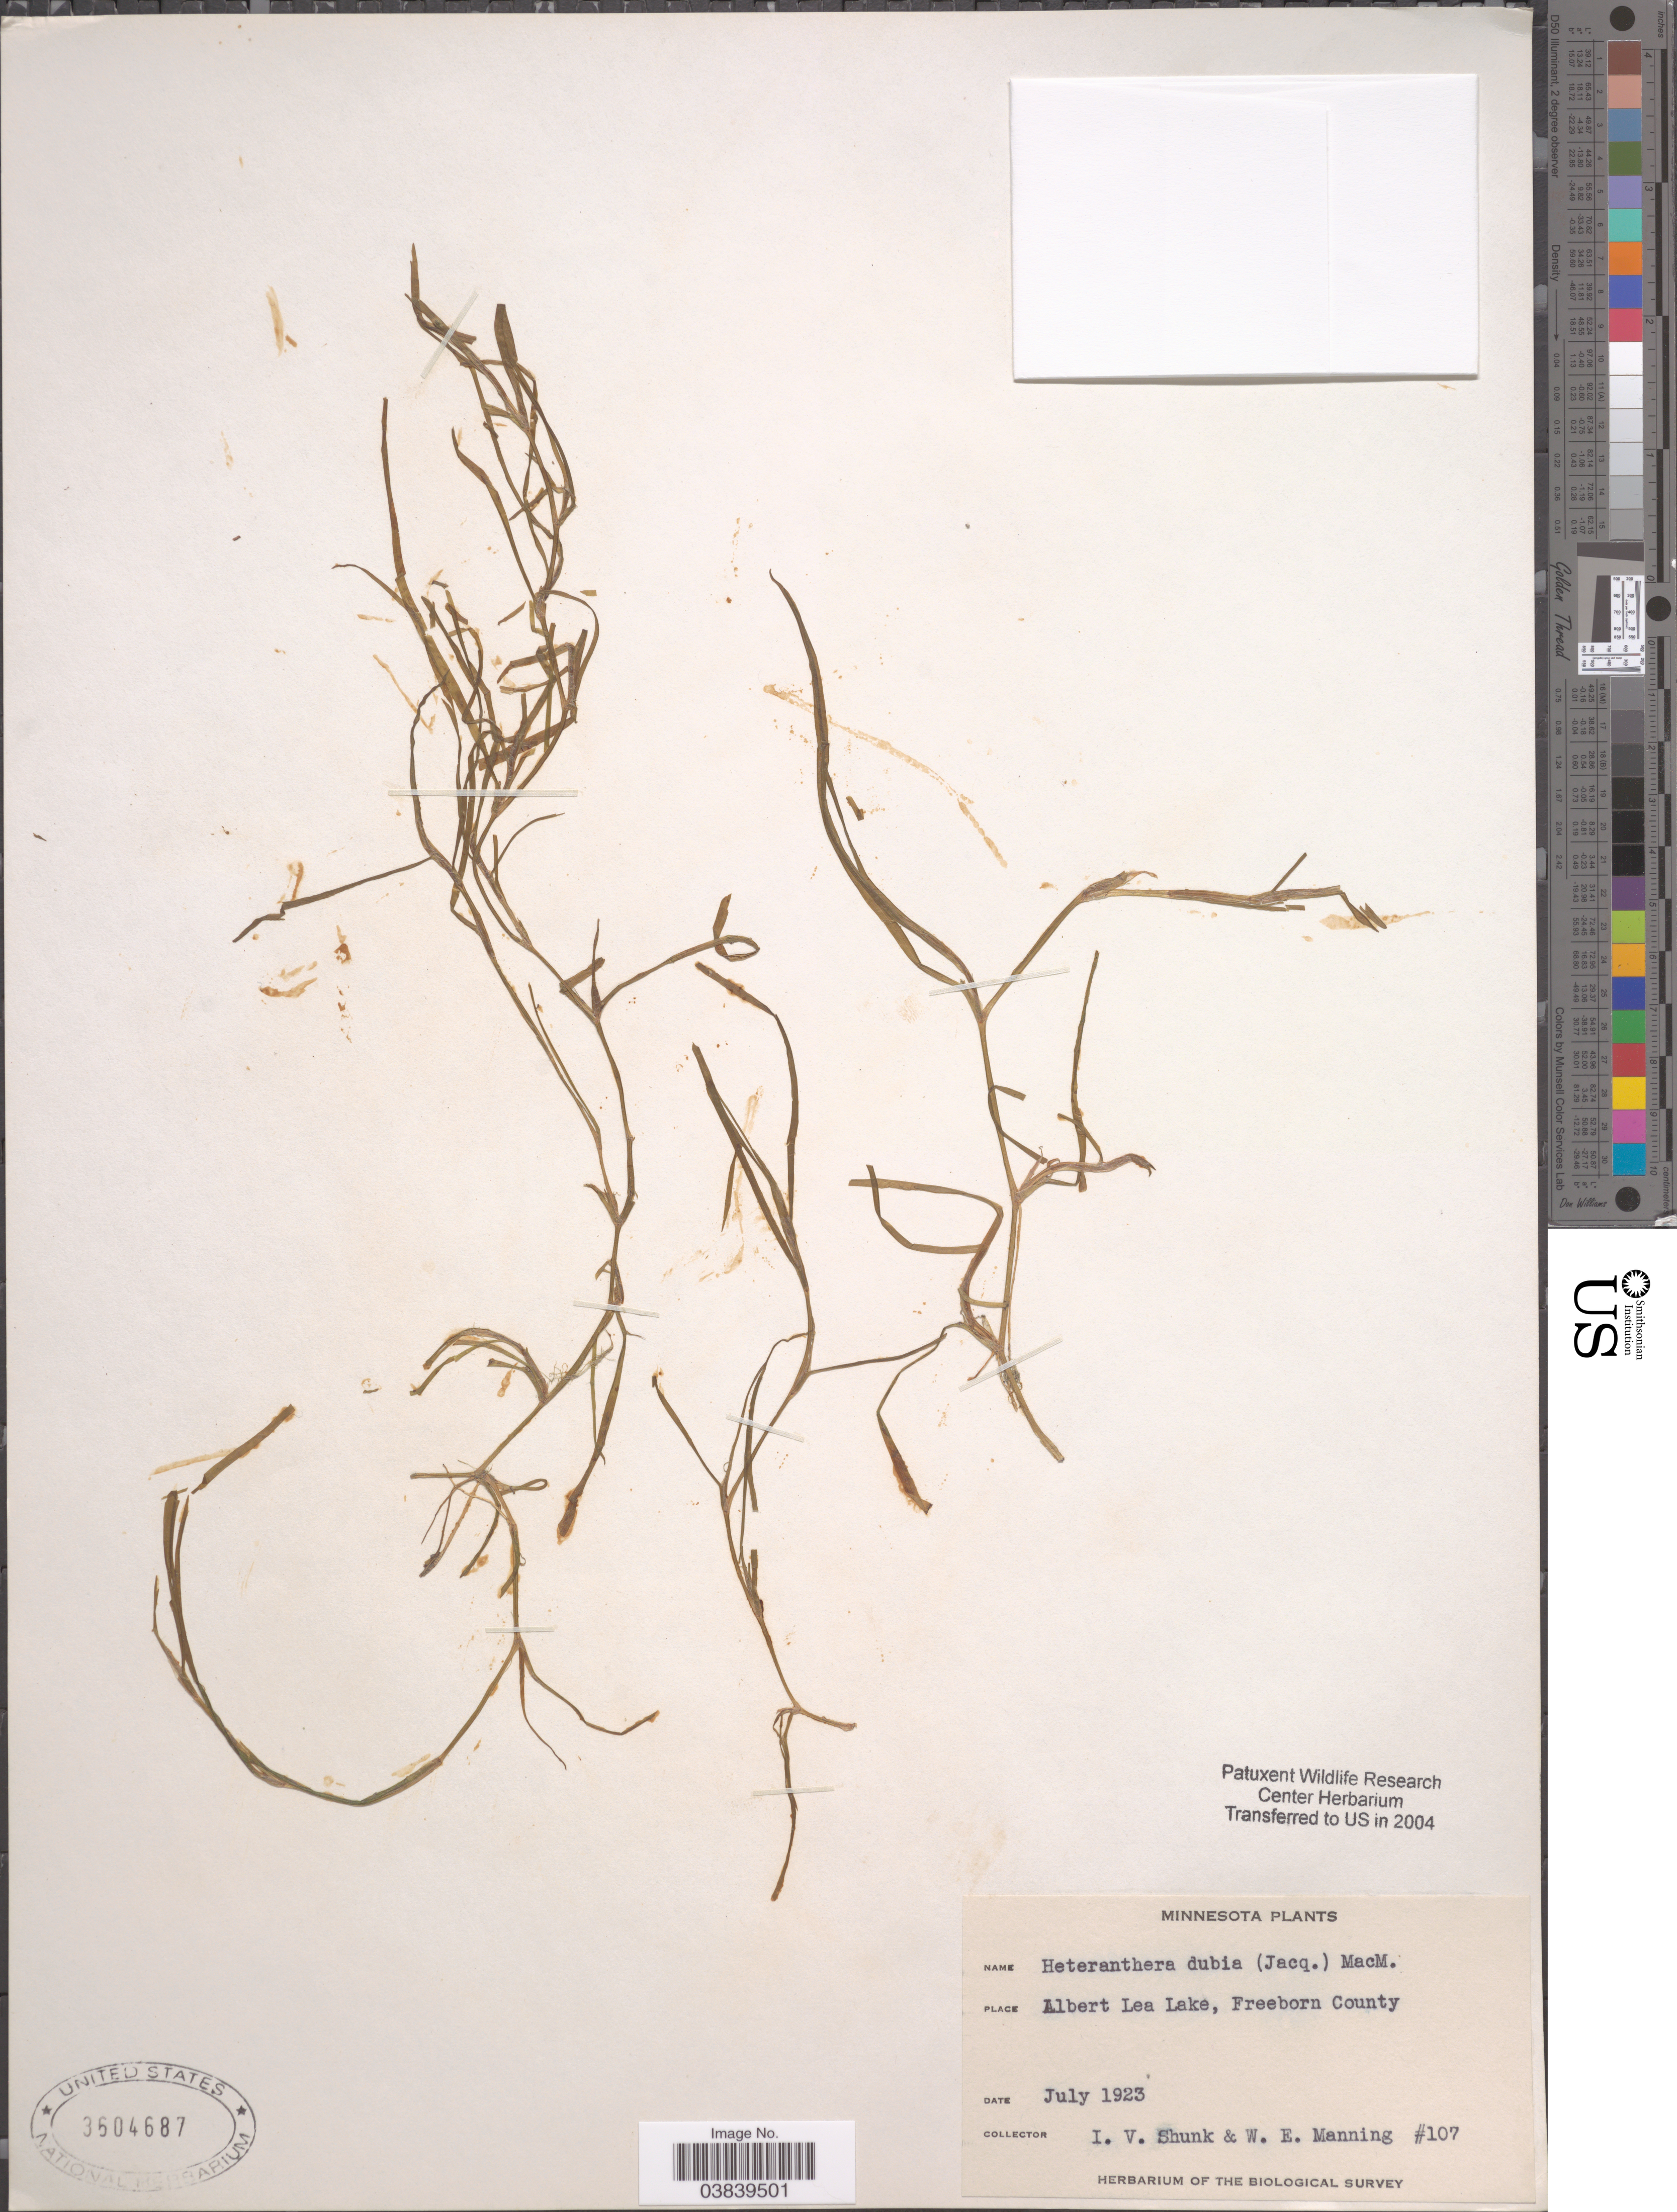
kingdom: Plantae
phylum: Tracheophyta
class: Liliopsida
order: Commelinales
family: Pontederiaceae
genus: Heteranthera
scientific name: Heteranthera dubia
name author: (Jacq.) MacMill.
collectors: I. Shunk & W. Manning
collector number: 107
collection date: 1923-07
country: United States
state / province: Minnesota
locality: Albert Lea Lake, Freeborn County.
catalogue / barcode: US 3604687